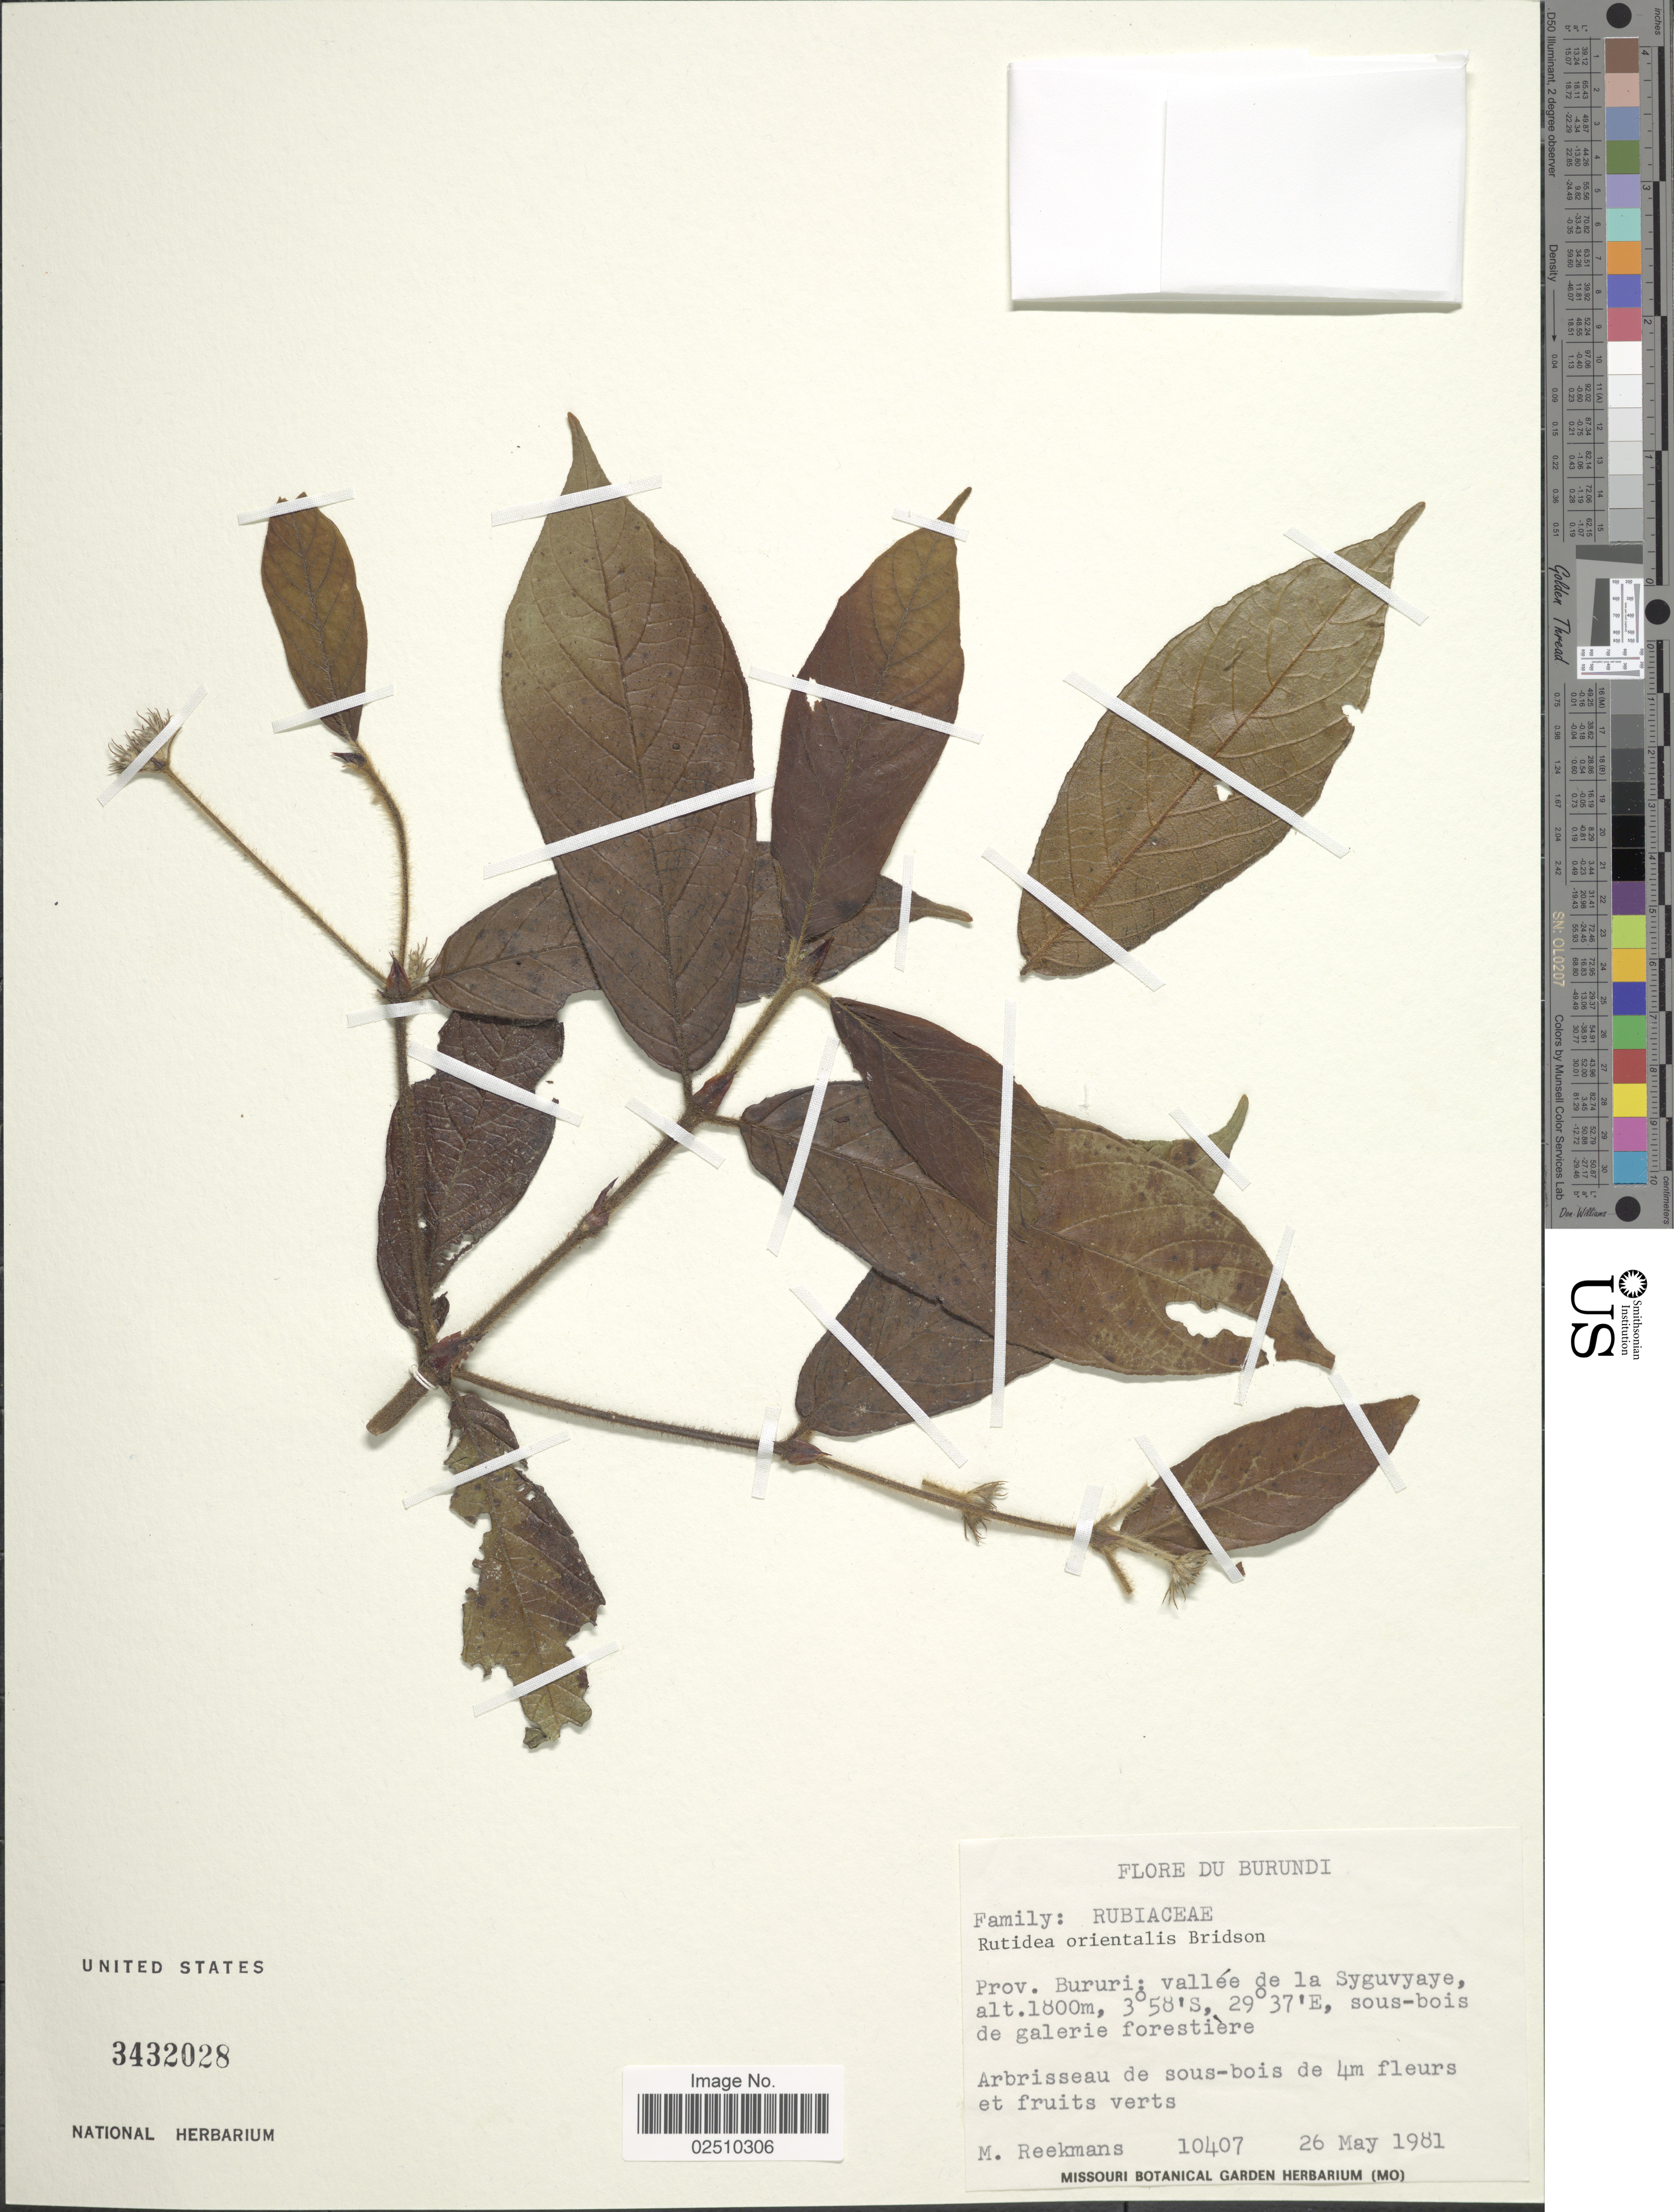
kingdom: Plantae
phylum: Tracheophyta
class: Magnoliopsida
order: Gentianales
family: Rubiaceae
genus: Rutidea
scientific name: Rutidea orientalis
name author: Bridson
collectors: M. Reekmans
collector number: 10407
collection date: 1981-05-26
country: Burundi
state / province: Bururi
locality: Prov. Bururi: vallee de la Syguvyaye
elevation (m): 1800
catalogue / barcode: US 3432028